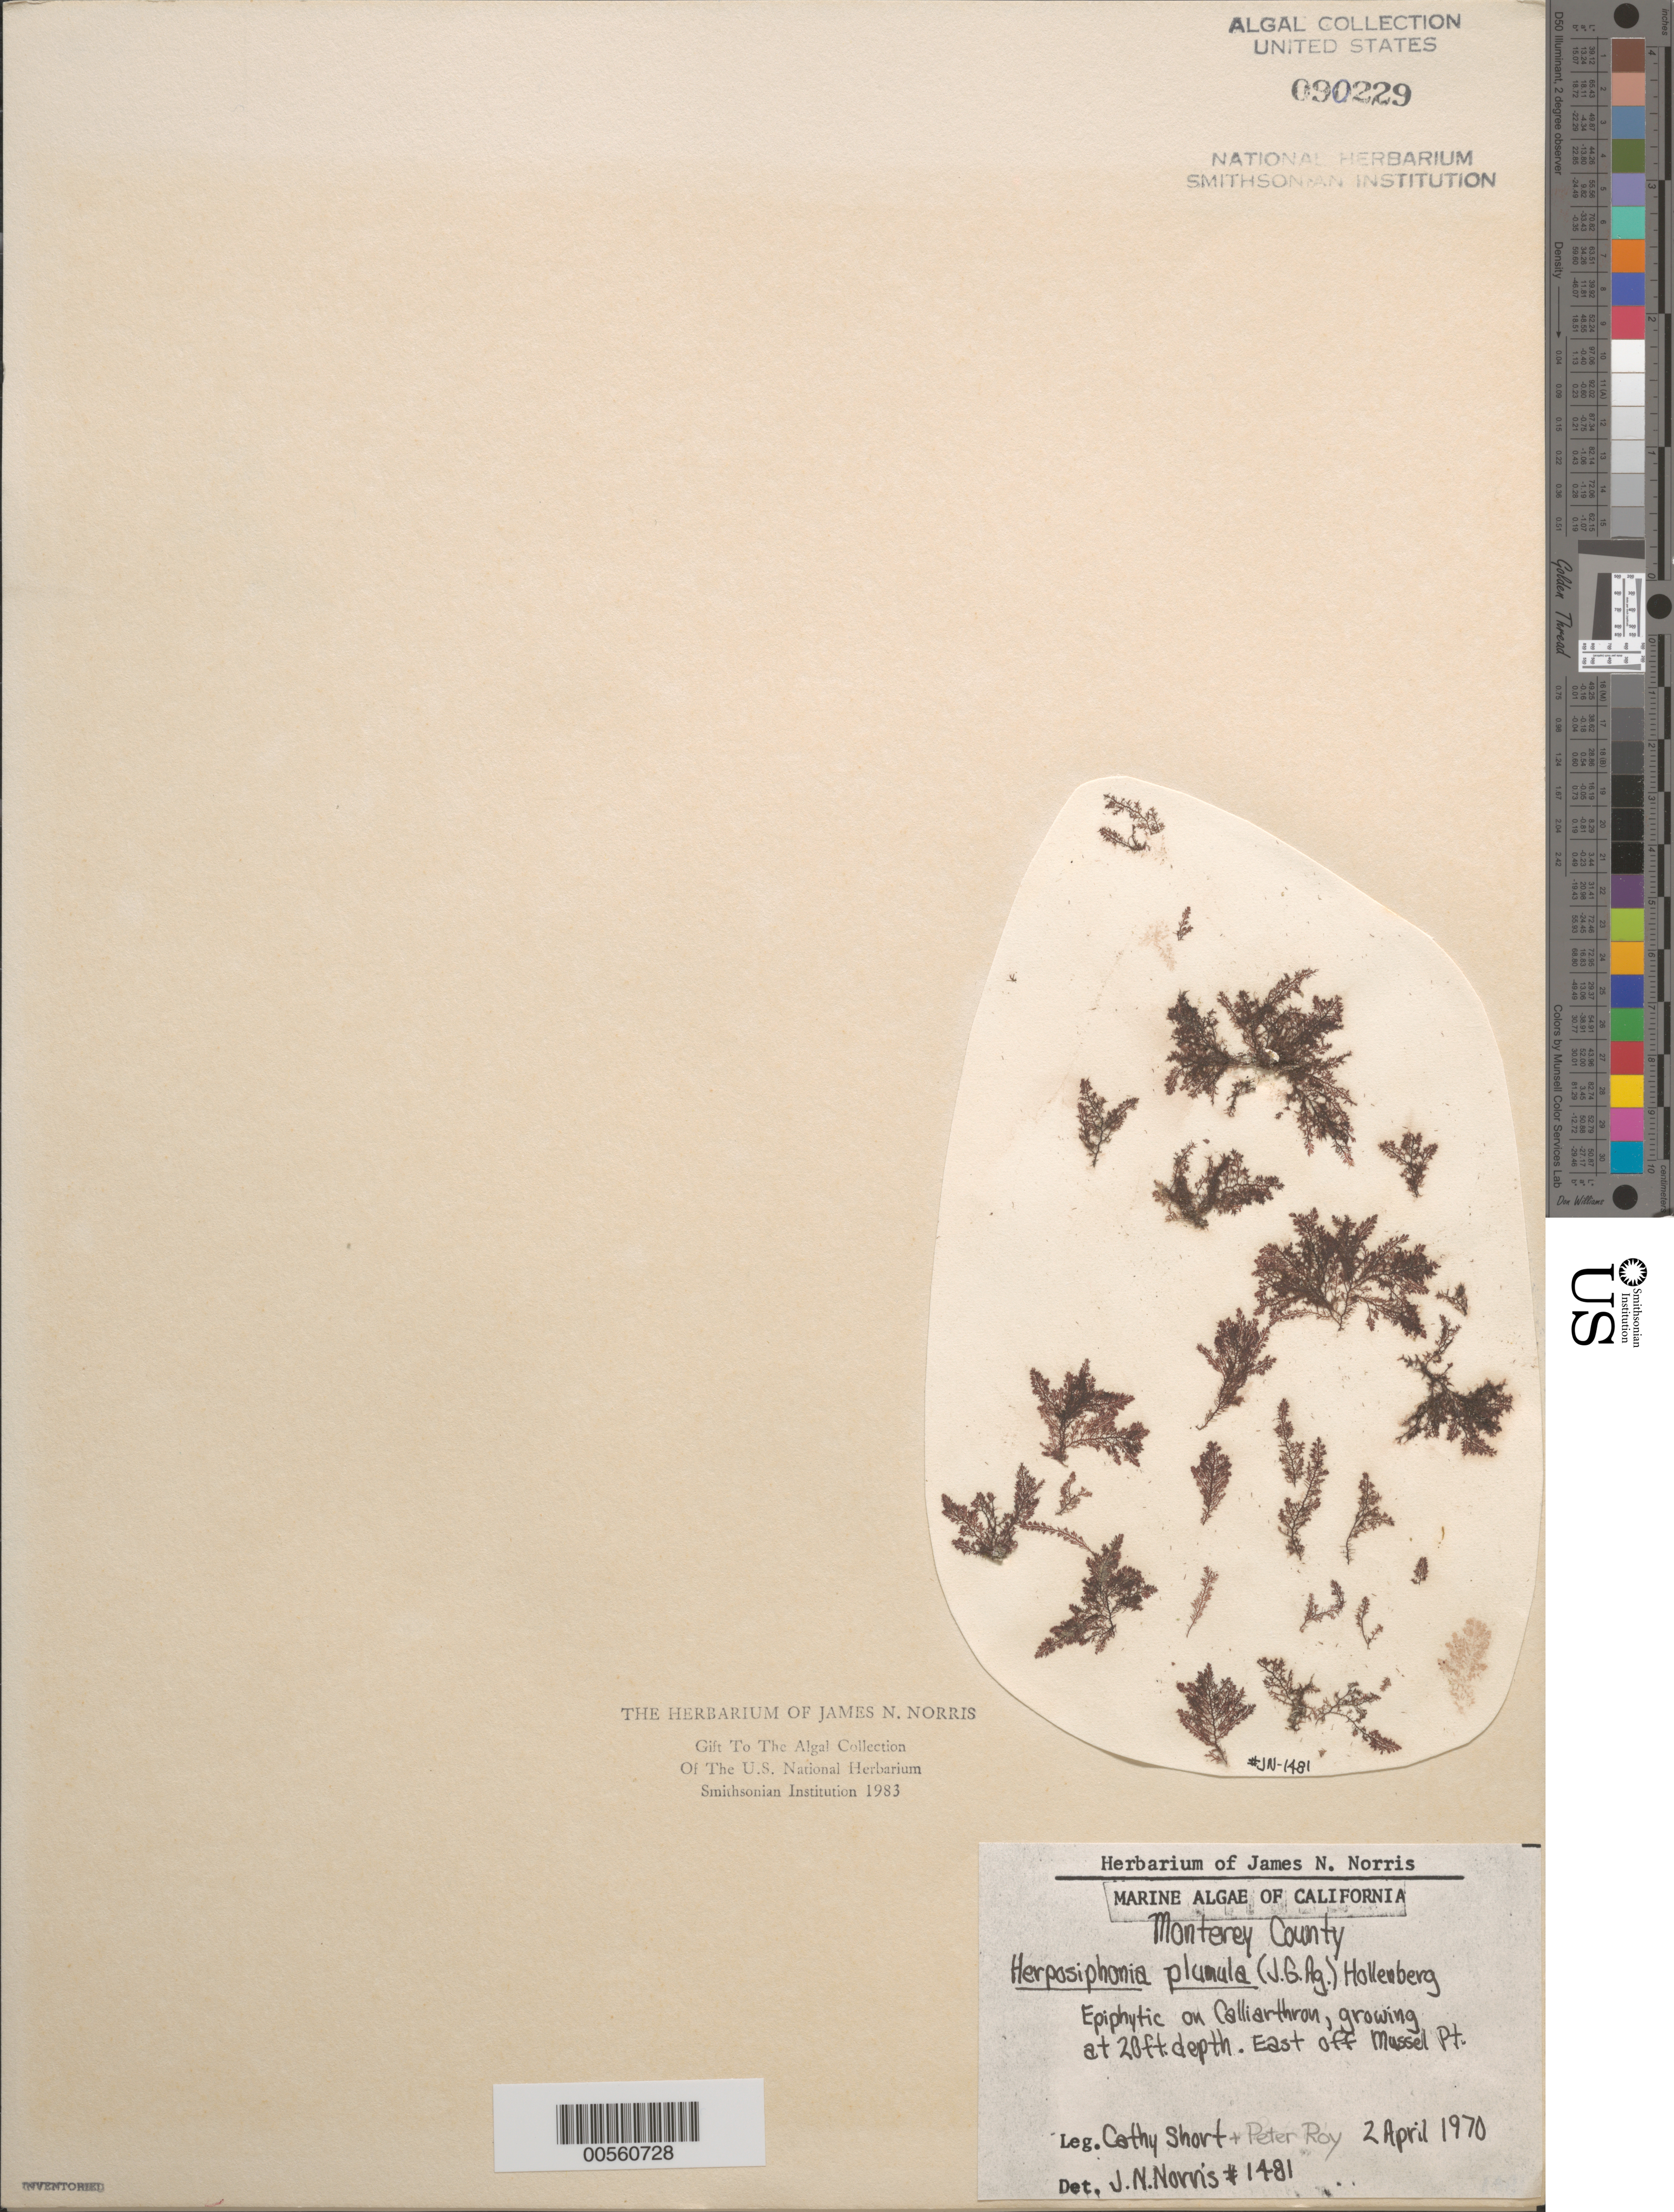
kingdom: Plantae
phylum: Rhodophyta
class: Florideophyceae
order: Ceramiales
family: Rhodomelaceae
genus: Herposiphonia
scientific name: Herposiphonia plumula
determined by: Norris, James N.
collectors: C. Short & P. Roy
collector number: JN-1481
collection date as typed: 02 Apr 1970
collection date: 1970-04-02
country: United States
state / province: California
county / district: Monterey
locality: Off Mussel Point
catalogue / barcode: US 90229